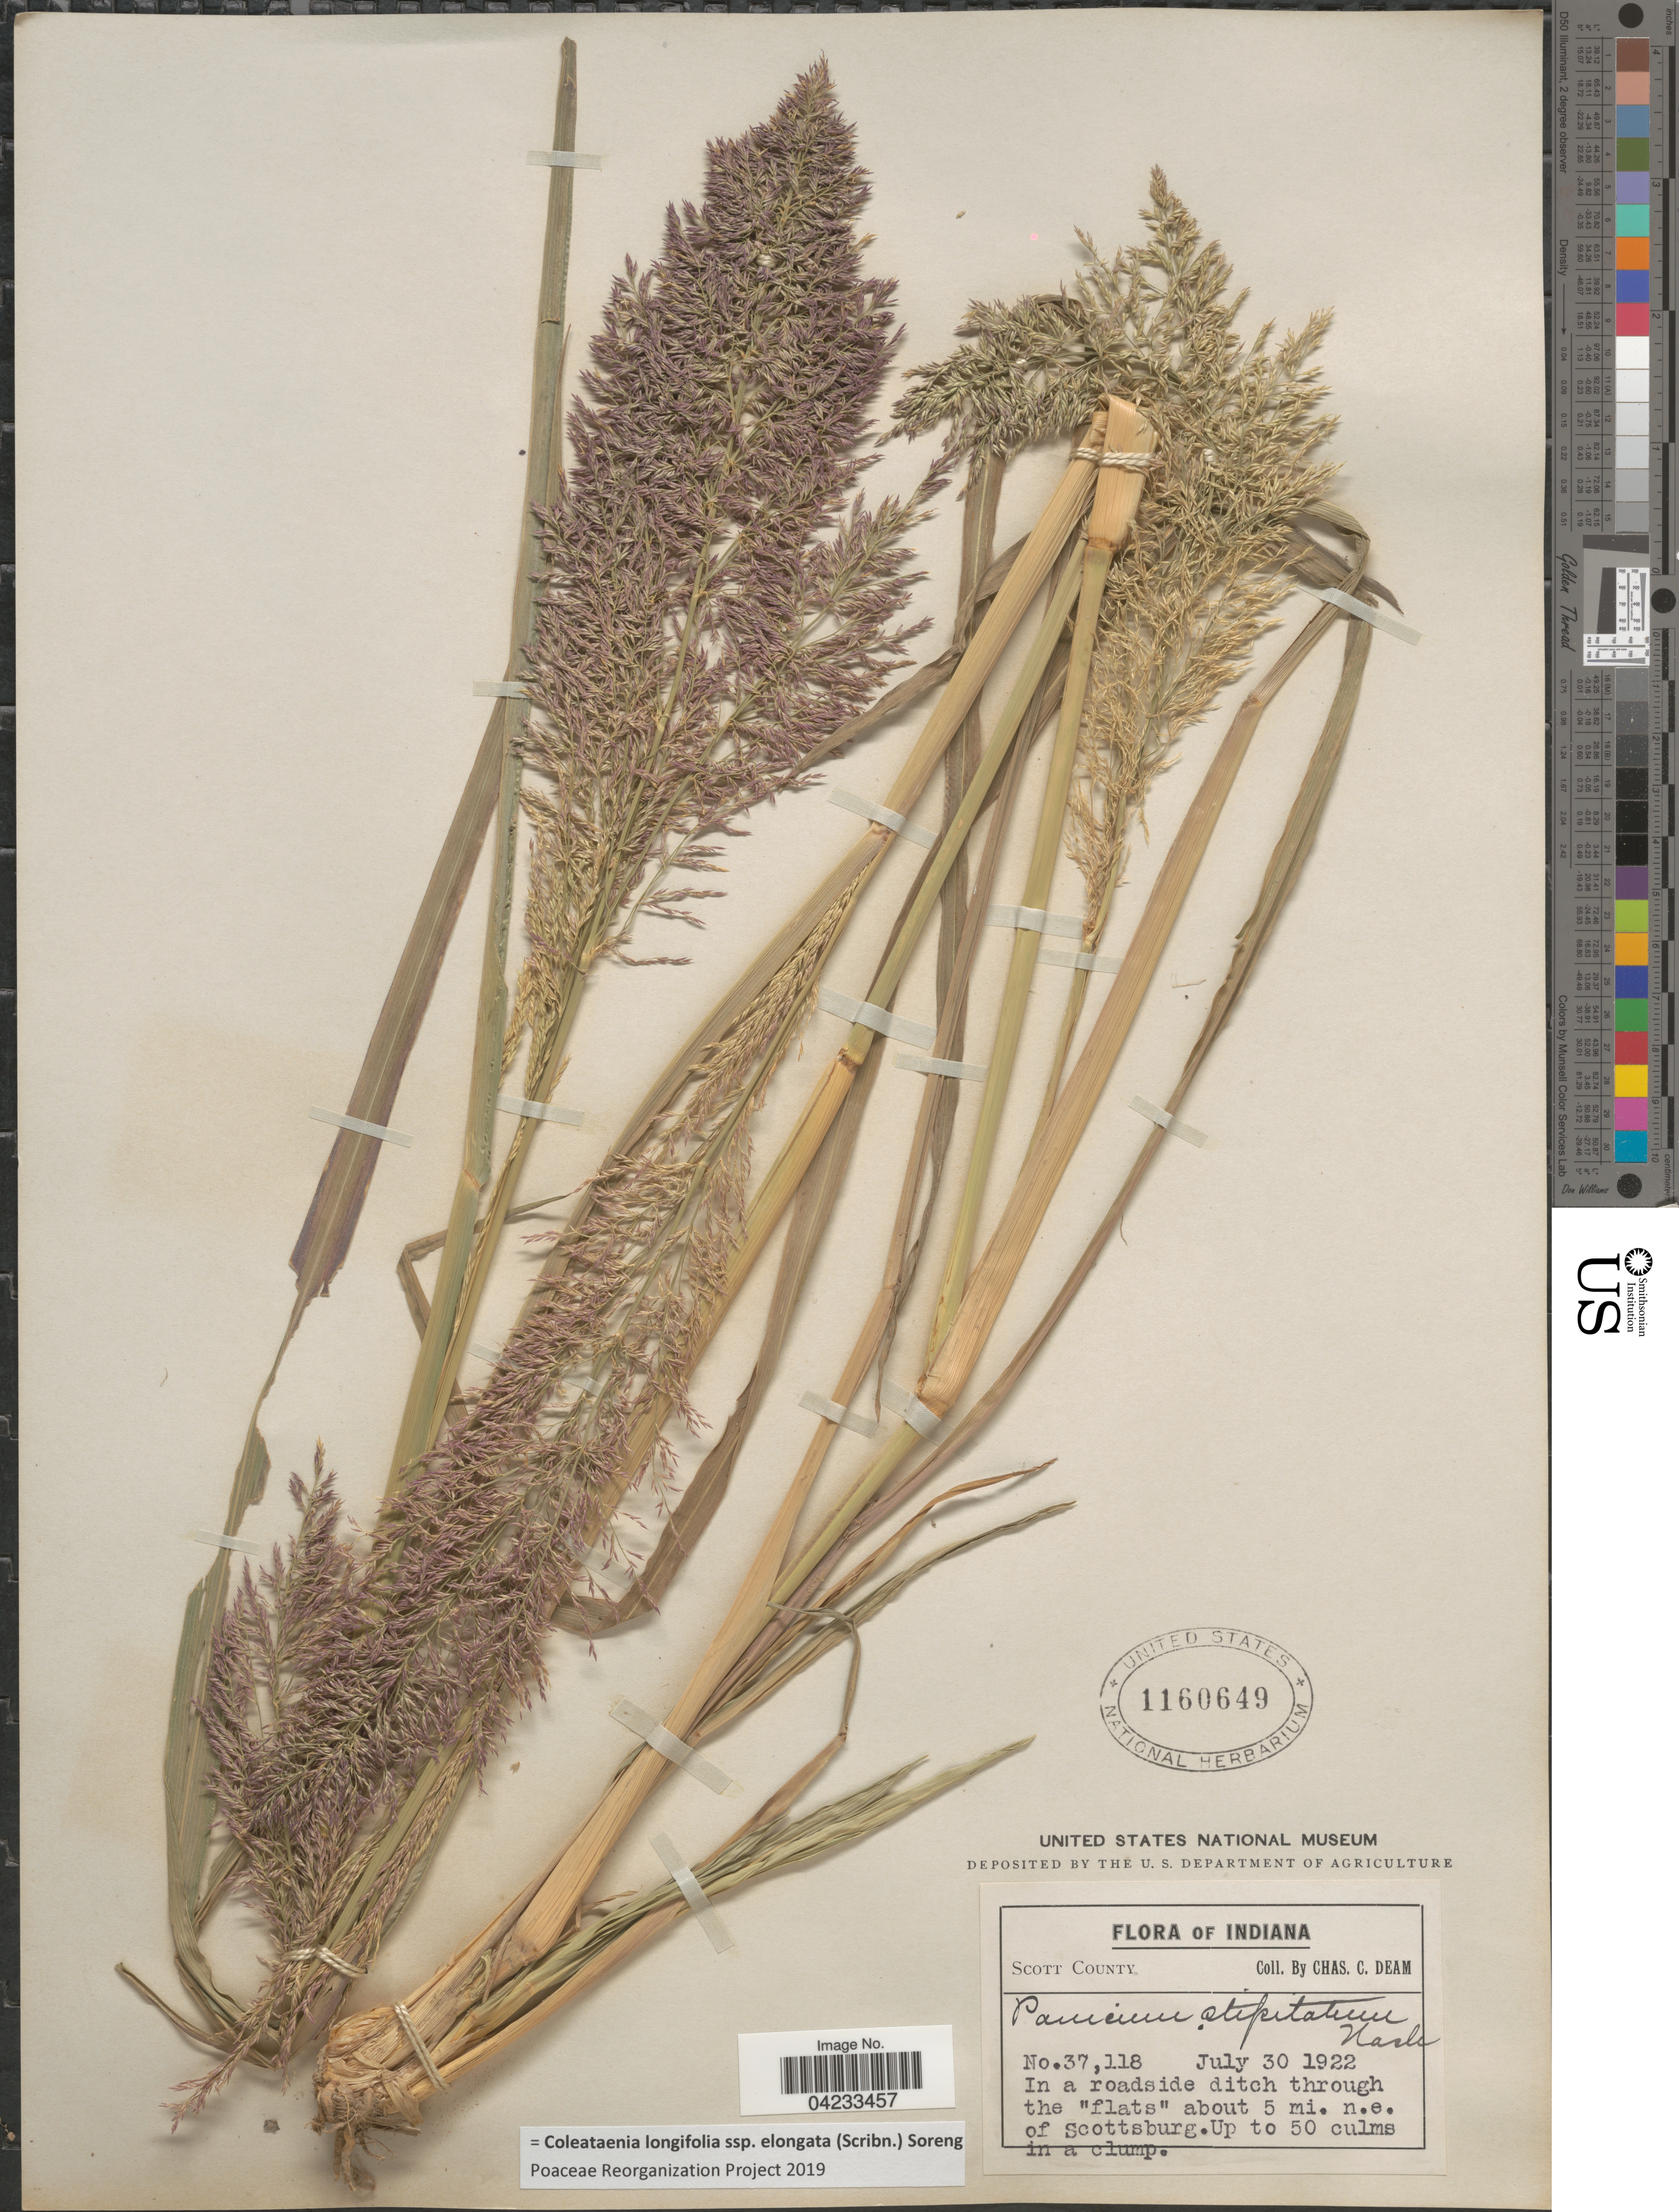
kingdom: Plantae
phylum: Tracheophyta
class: Liliopsida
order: Poales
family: Poaceae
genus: Coleataenia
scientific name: Coleataenia longifolia subsp. elongata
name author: (Scribn.) Soreng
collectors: C. C. Deam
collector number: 37118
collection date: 1922-07-30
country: United States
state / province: Indiana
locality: Scott County. In a roadside ditch through the "flats" about 5 mi. n.e. of Scottsburg.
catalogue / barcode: US 1160649